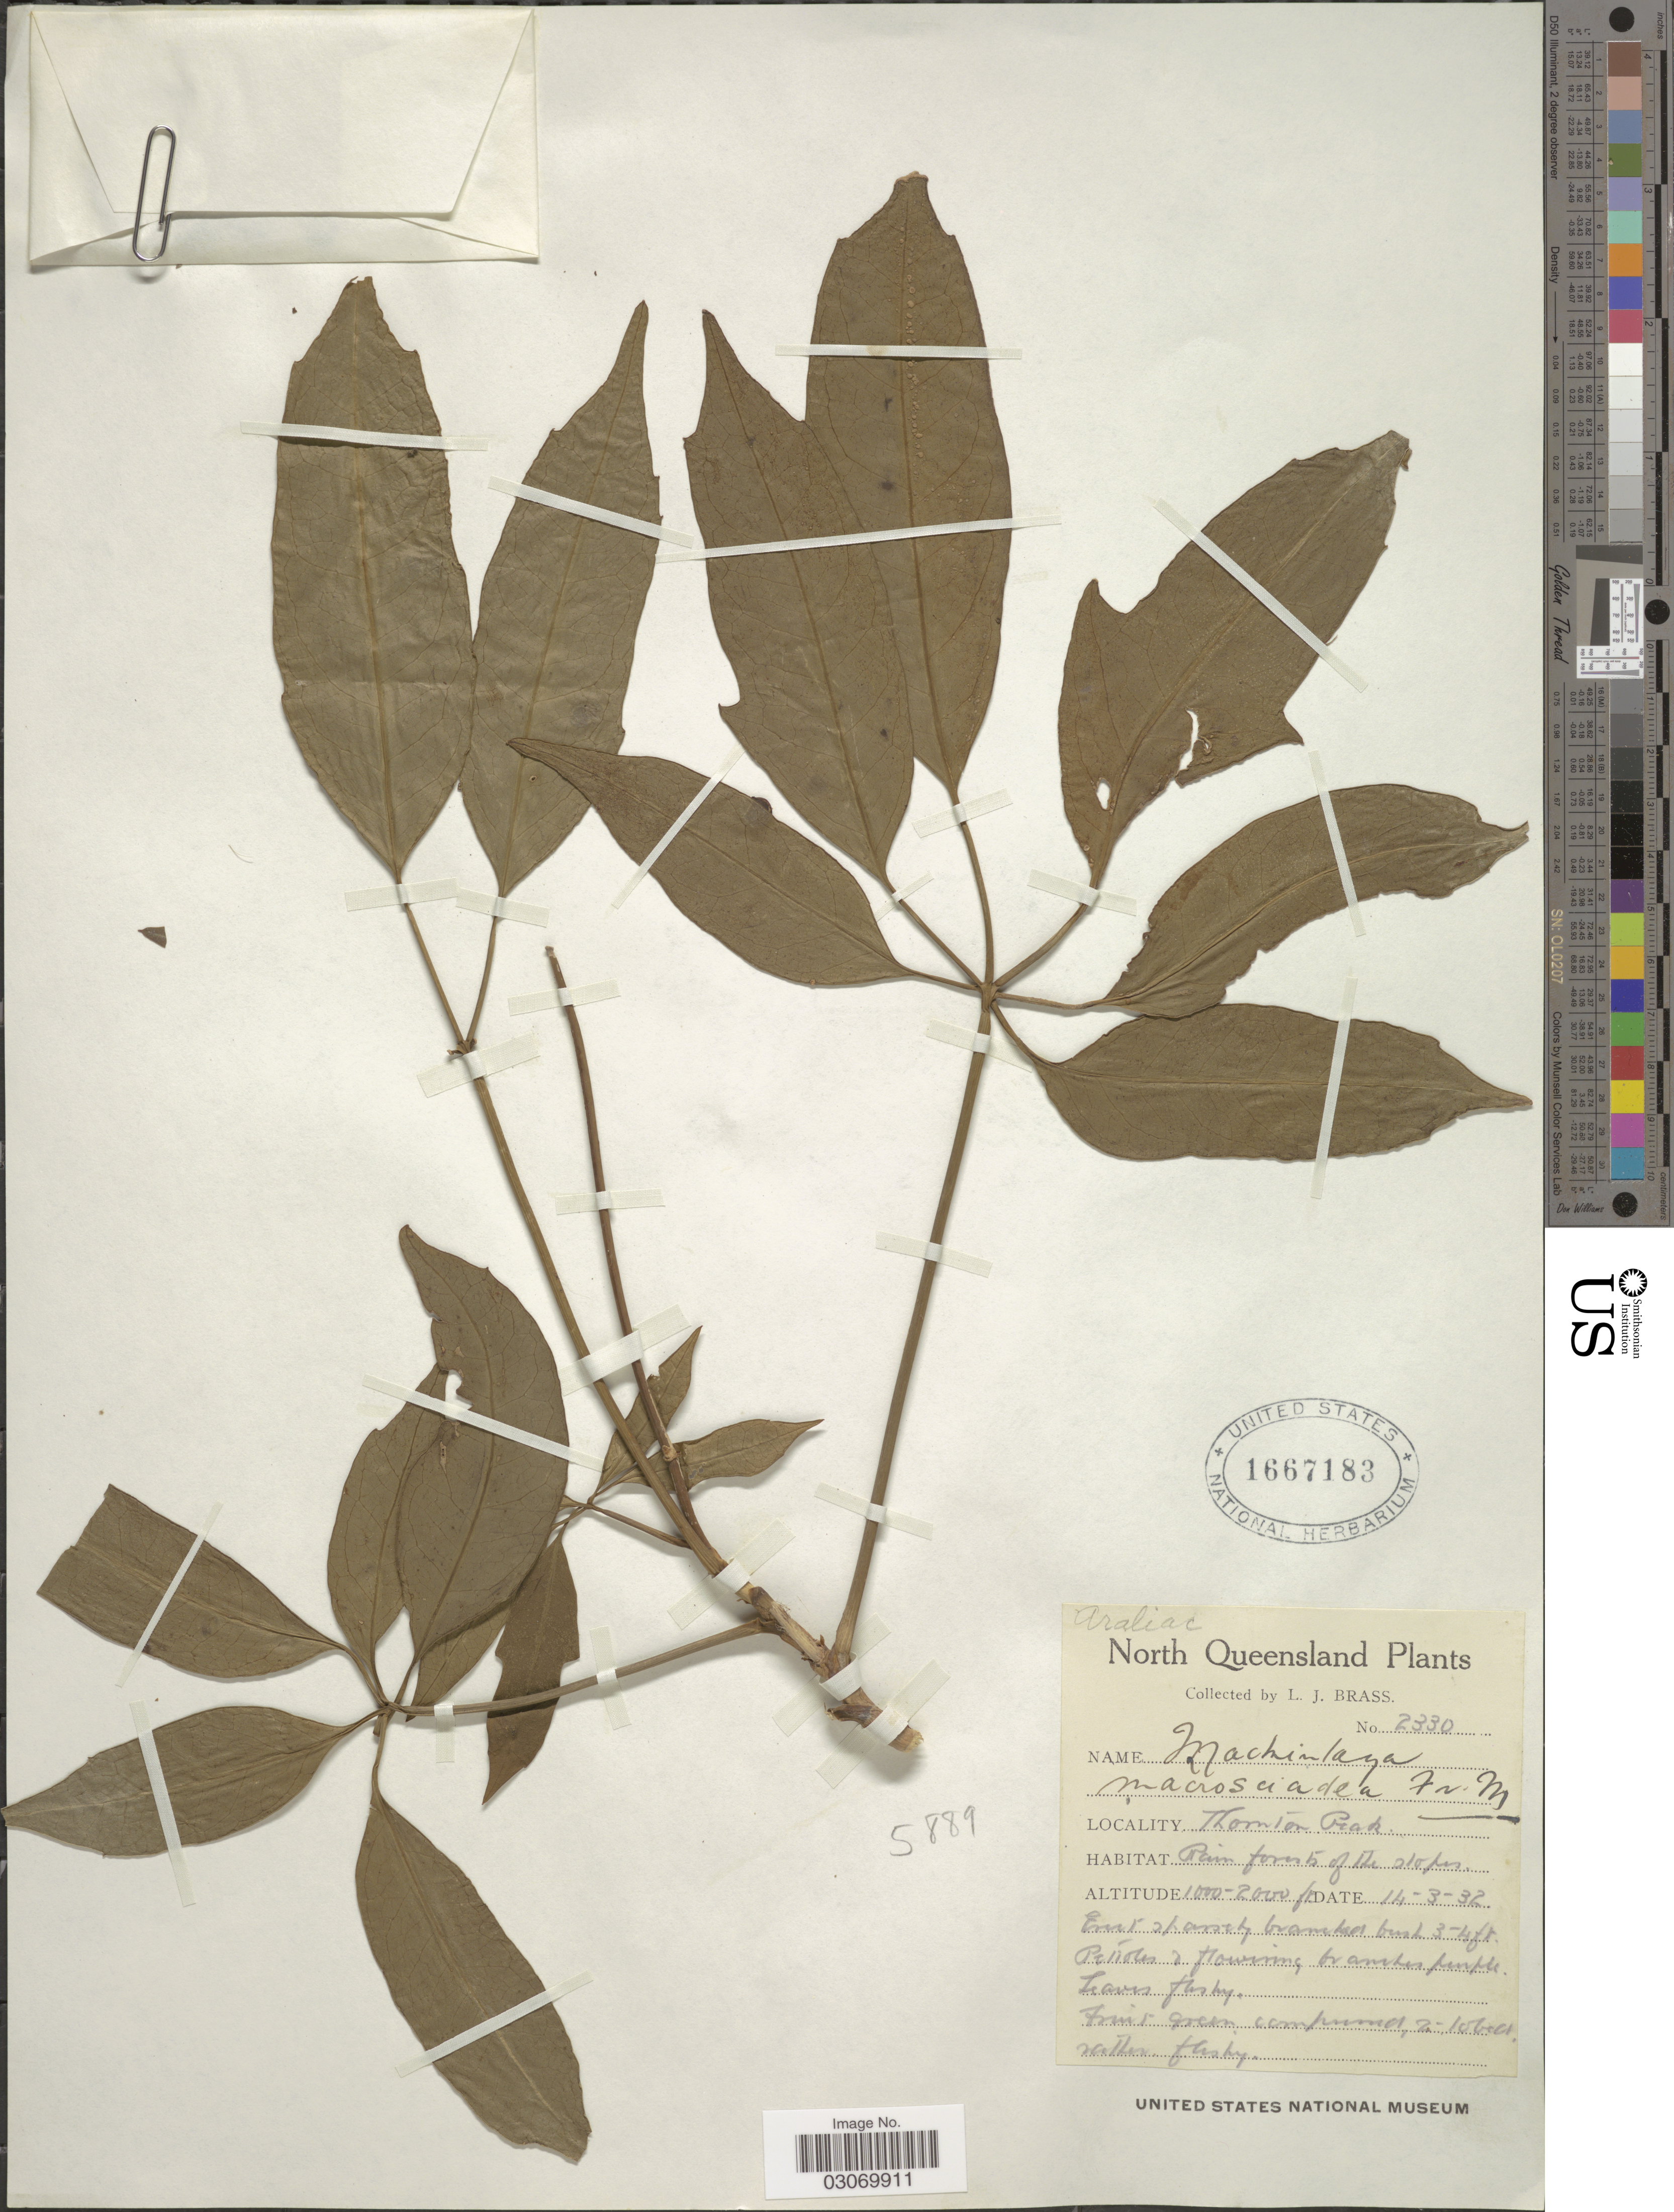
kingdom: Plantae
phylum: Tracheophyta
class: Magnoliopsida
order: Apiales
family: Apiaceae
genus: Mackinlaya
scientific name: Mackinlaya macrosciadea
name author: (F. Muell.) F. Muell.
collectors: L. J. Brass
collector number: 2330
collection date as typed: Transcribed d/m/y: 14/3/32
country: Australia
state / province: Queensland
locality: North Queensland, Thomton Peak, Rain forests of the slopes.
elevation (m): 305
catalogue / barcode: US 1667183